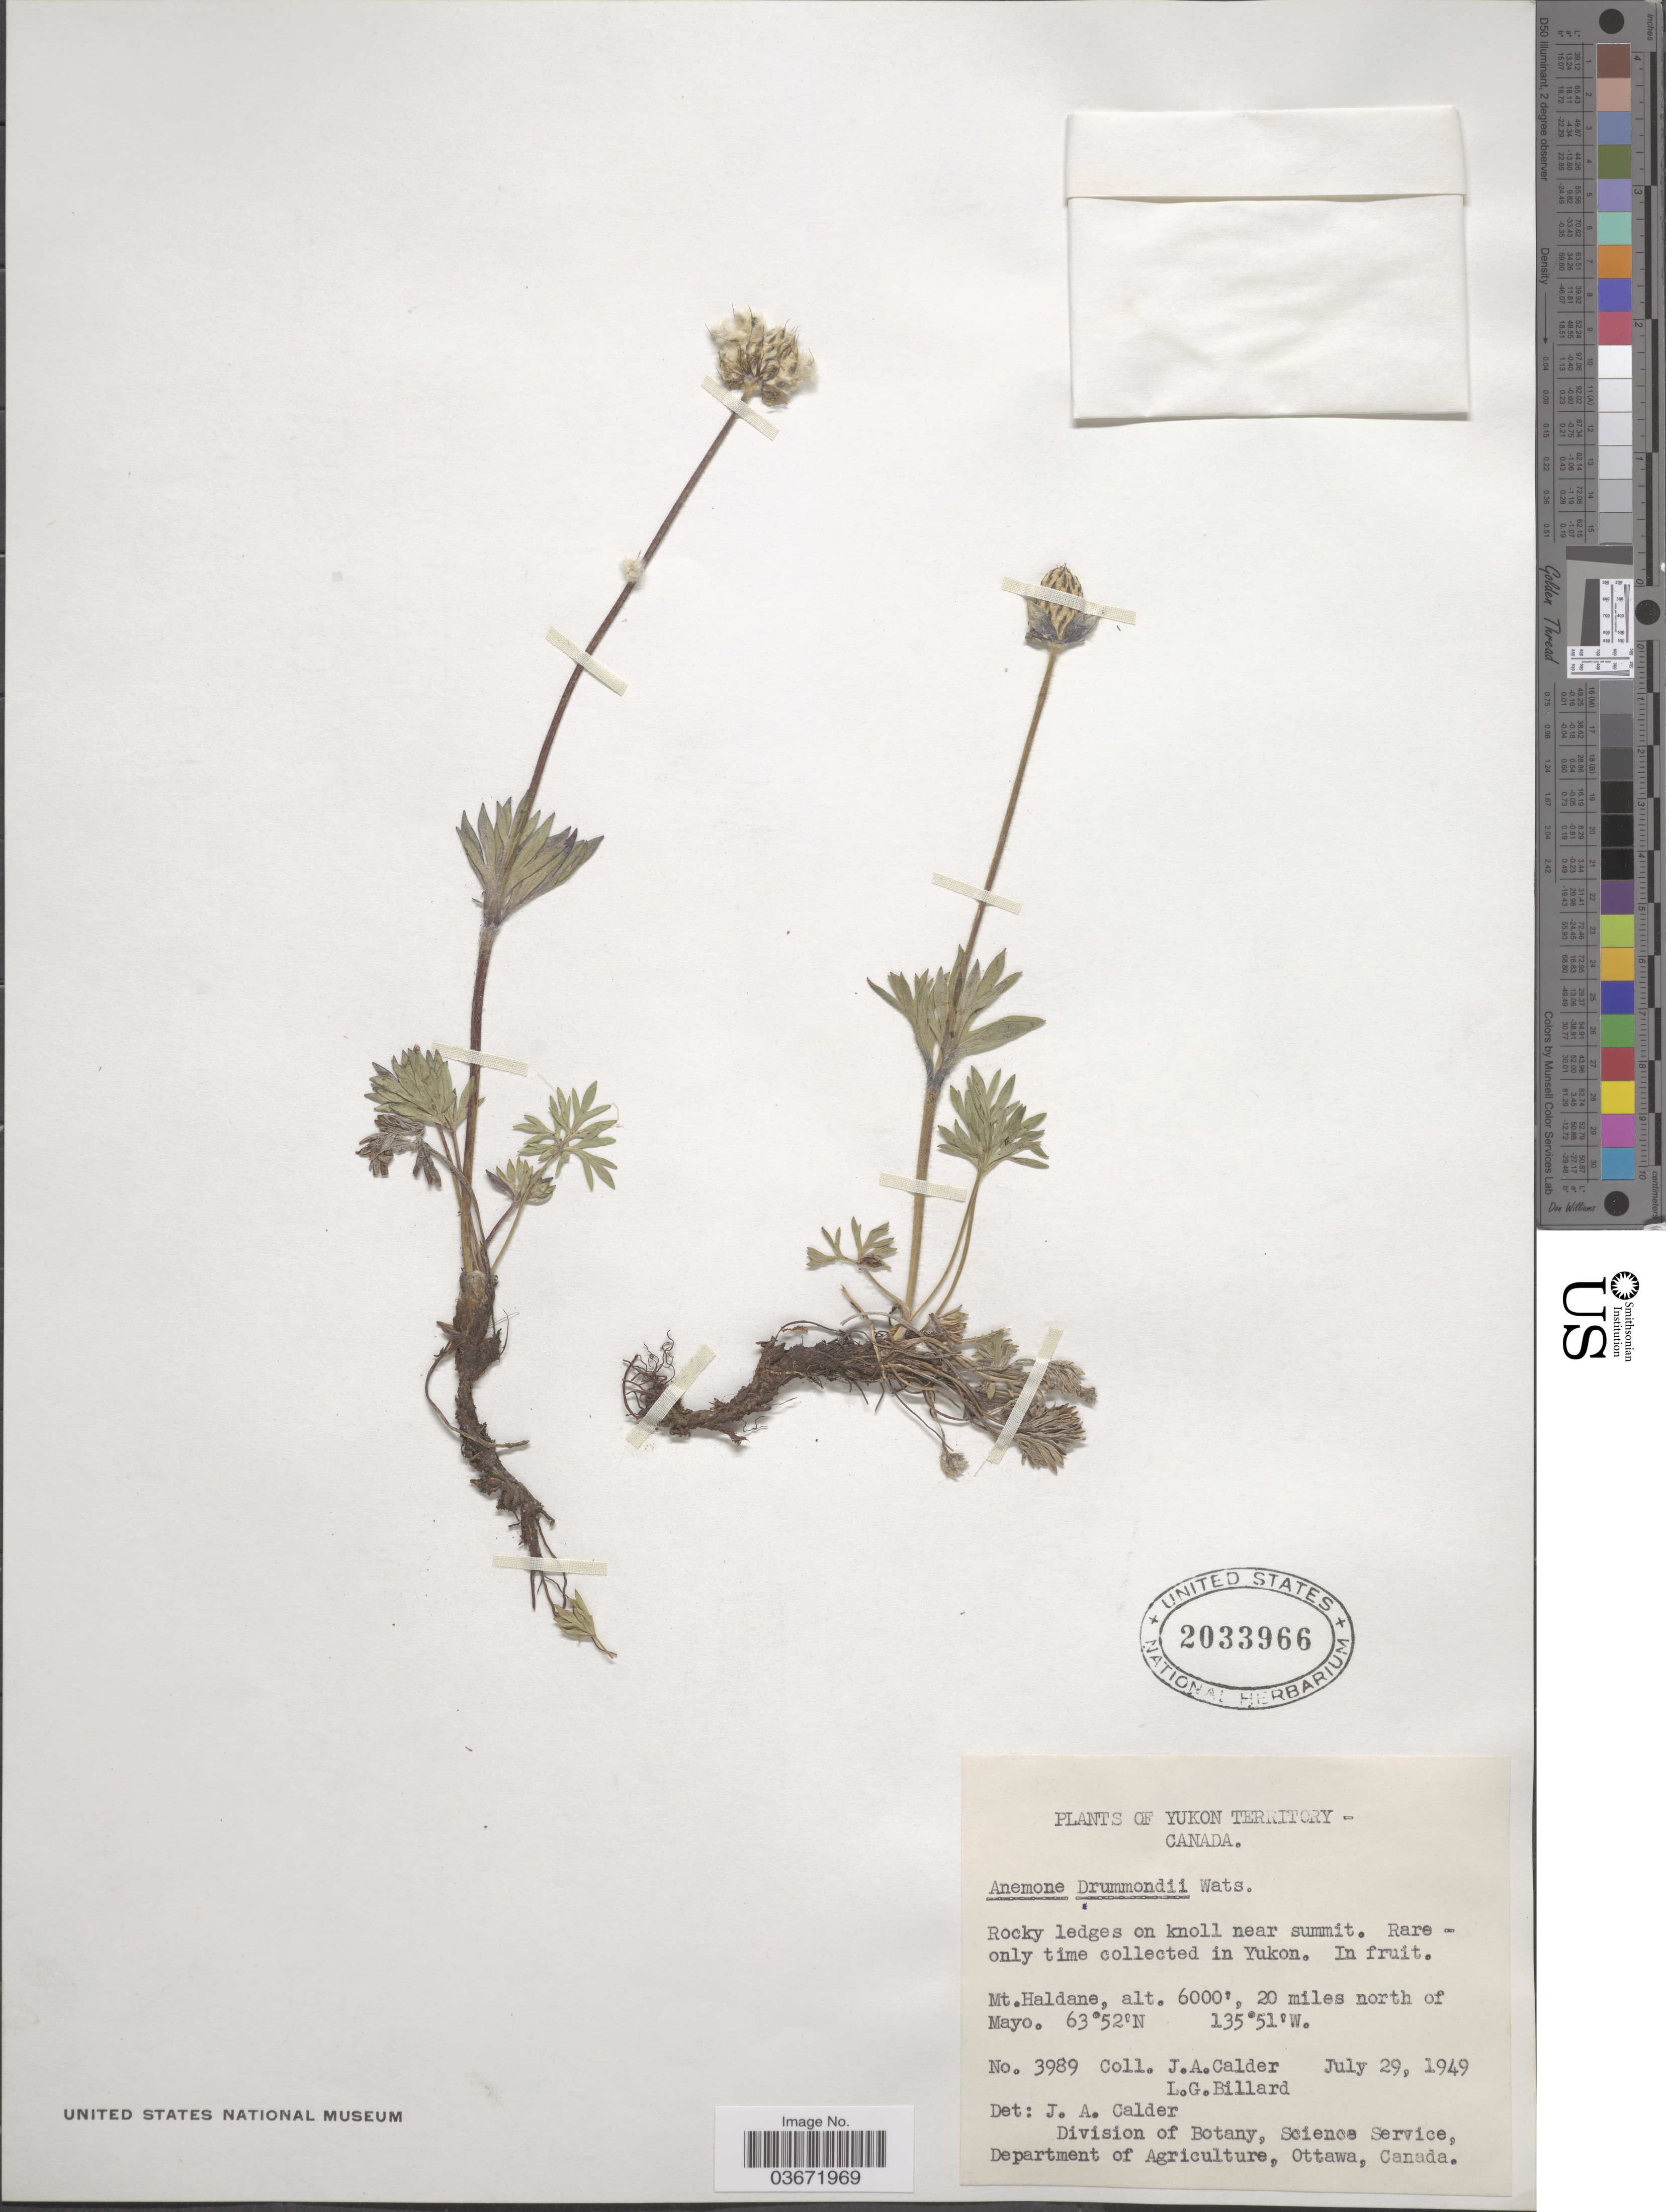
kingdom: Plantae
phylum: Tracheophyta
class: Magnoliopsida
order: Ranunculales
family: Ranunculaceae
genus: Anemone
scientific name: Anemone drummondii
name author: S. Watson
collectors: J. A. Calder & L. Billard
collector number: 3898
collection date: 1949-07-29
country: Canada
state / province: Yukon Territory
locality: Yukon. Mt. Haldane, 20 miles north of Mayo.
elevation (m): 1829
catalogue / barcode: US 2033966